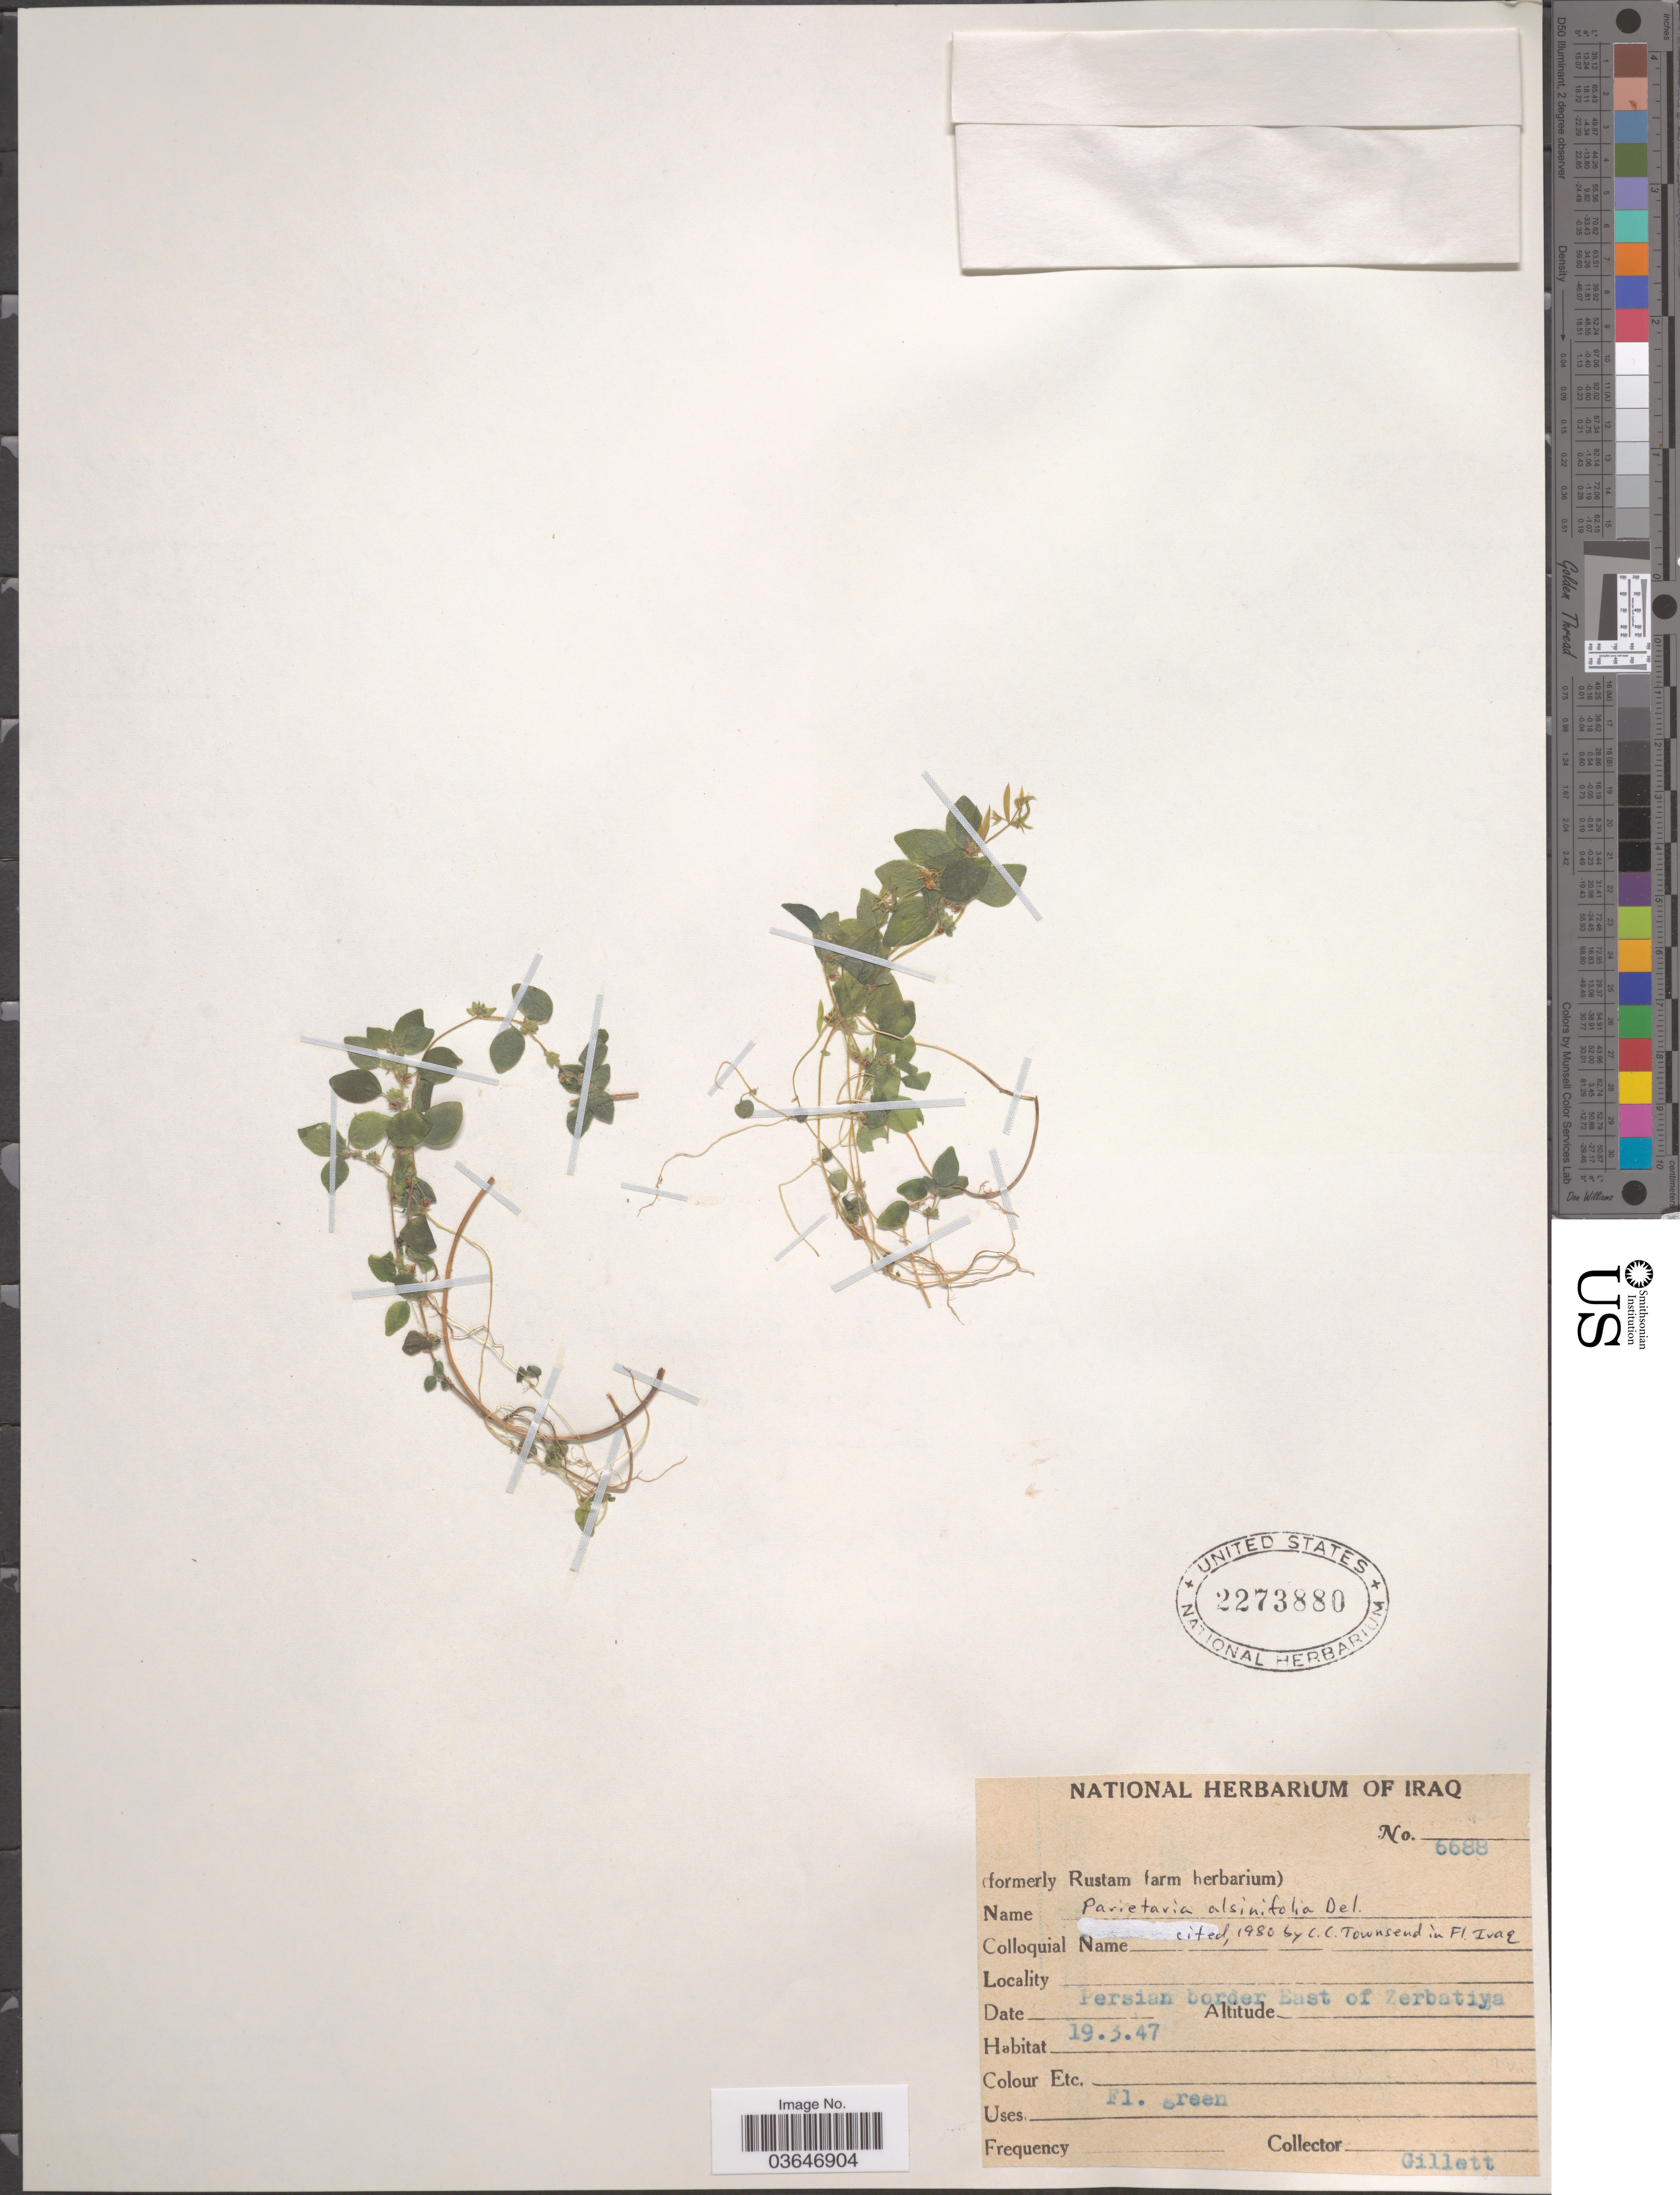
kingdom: Plantae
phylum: Tracheophyta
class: Magnoliopsida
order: Rosales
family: Urticaceae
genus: Parietaria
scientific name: Parietaria alsinifolia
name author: Delile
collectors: Gillett, --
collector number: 6688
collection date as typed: Transcribed d/m/y: 19/3/47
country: Iraq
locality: Persian border East of Zerbatiya.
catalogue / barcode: US 2273880